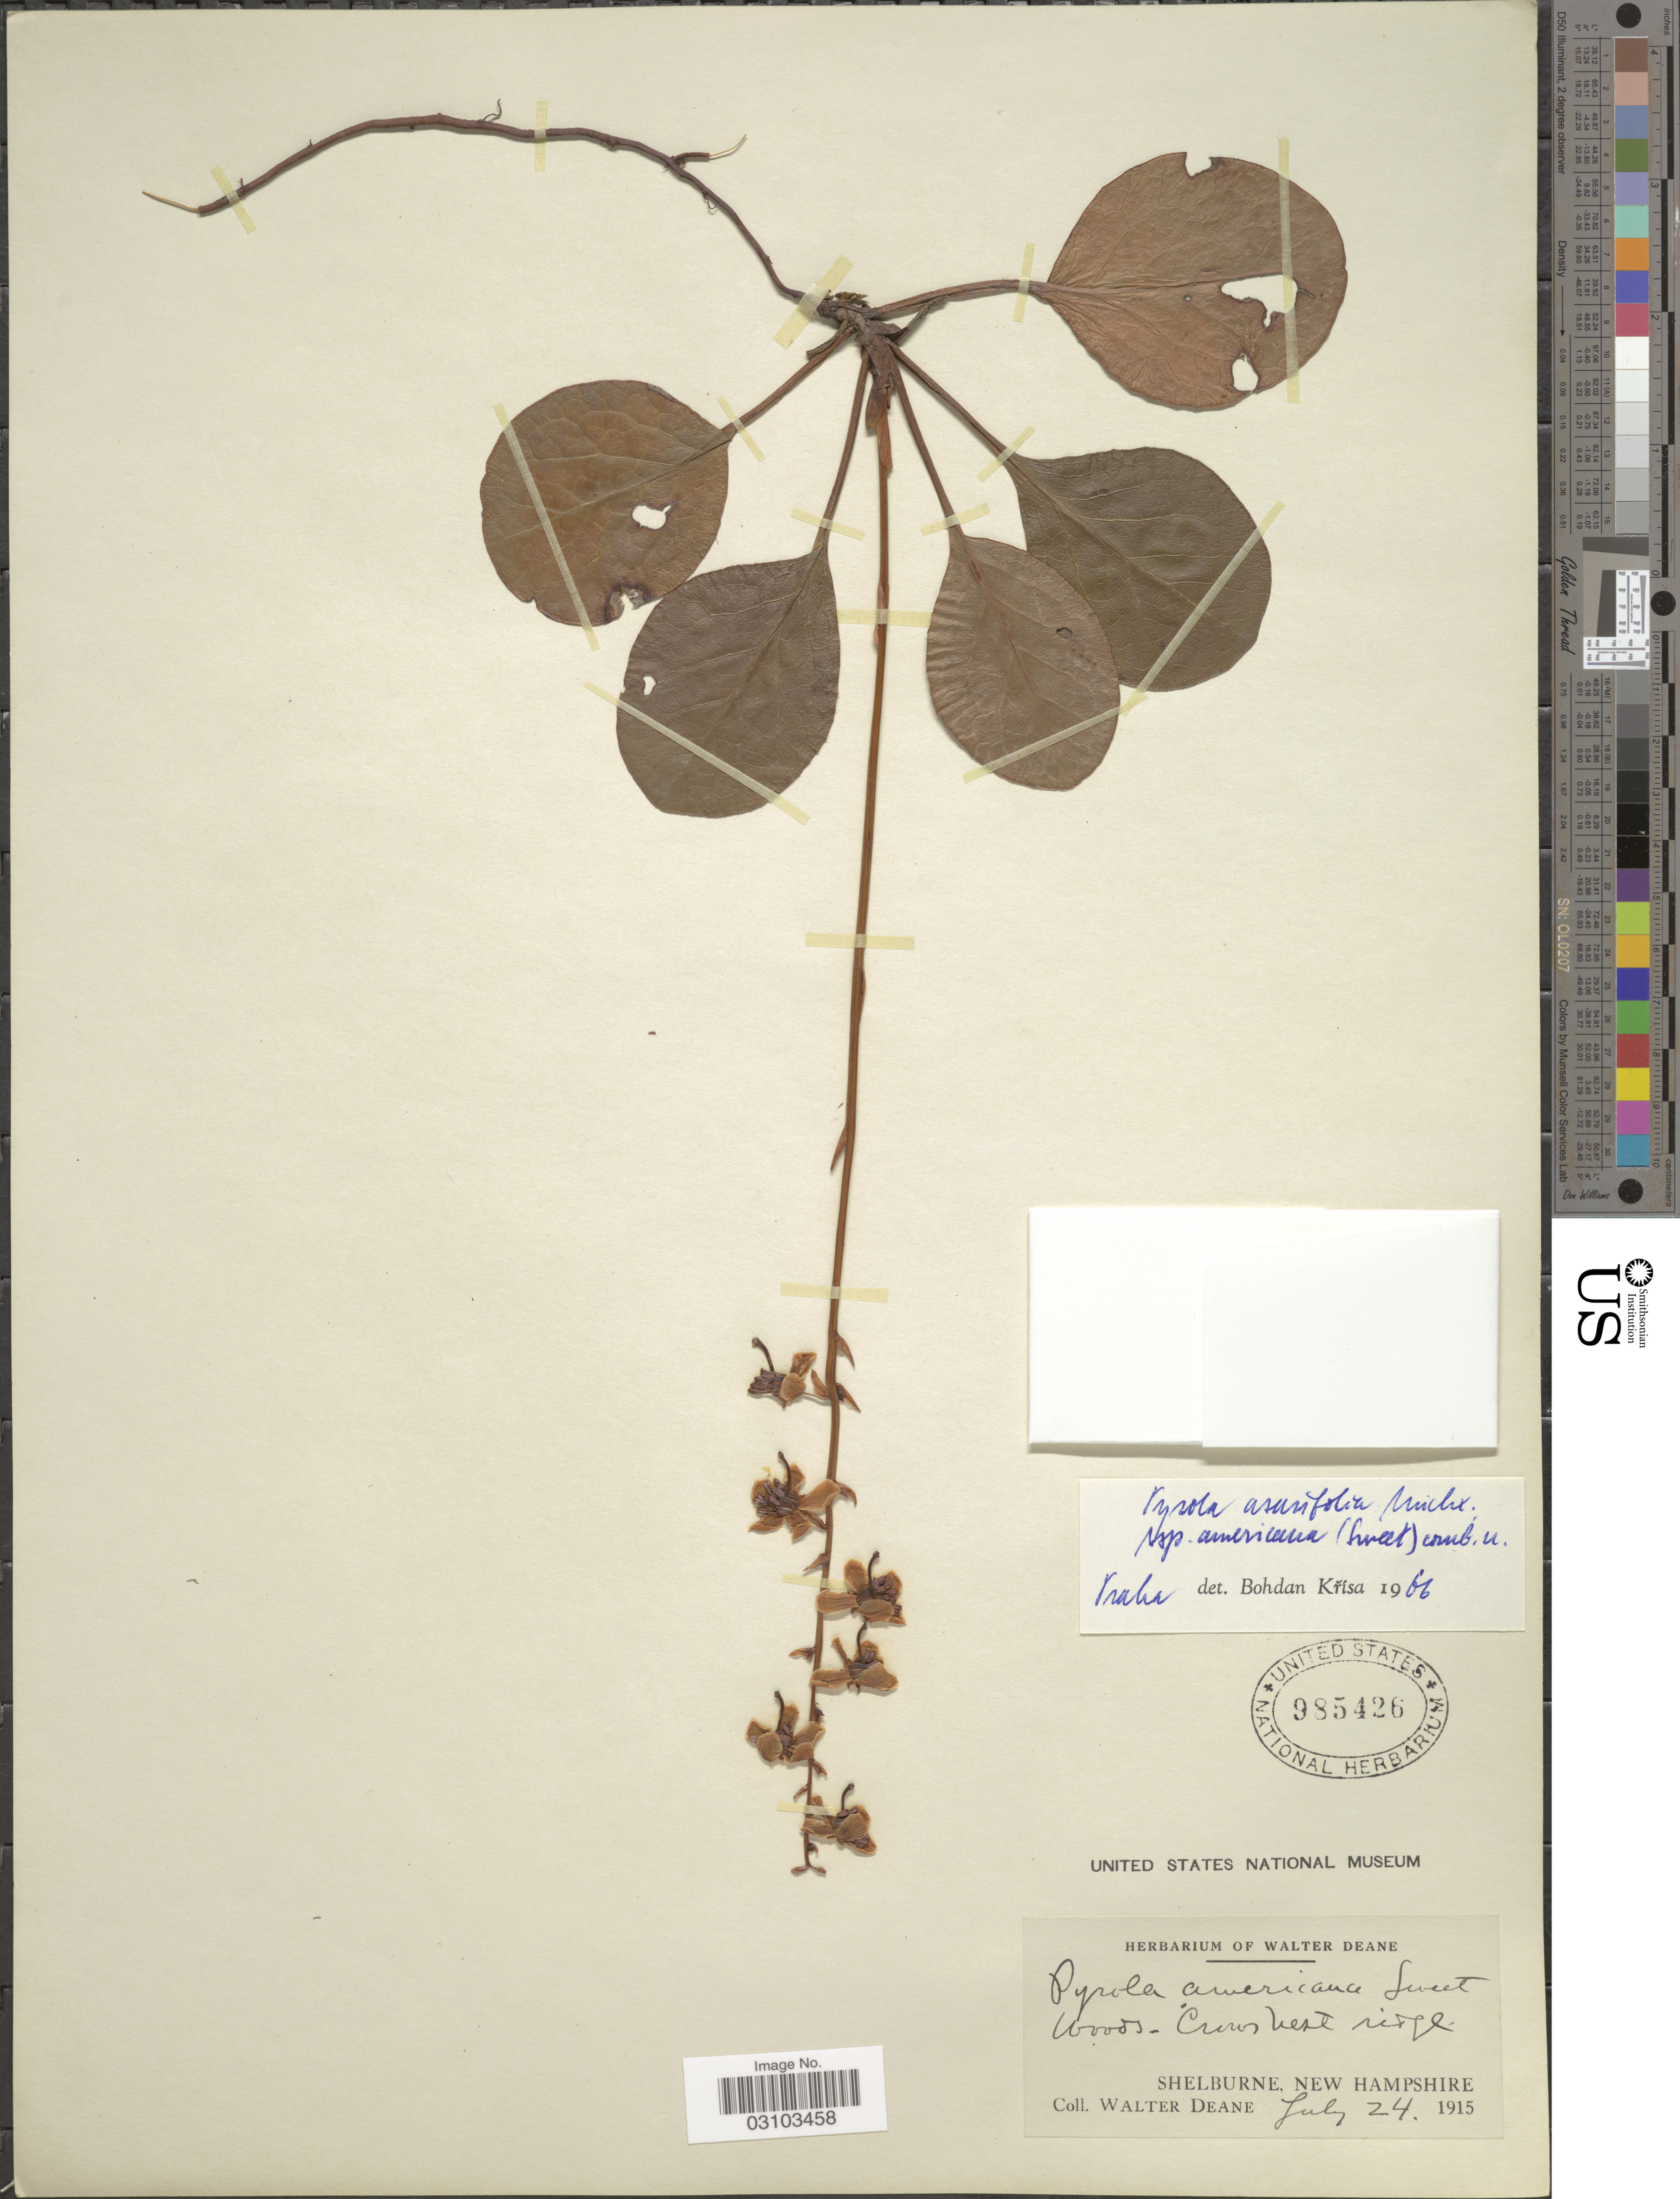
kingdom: Plantae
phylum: Tracheophyta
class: Magnoliopsida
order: Ericales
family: Ericaceae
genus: Pyrola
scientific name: Pyrola asarifolia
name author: Michx.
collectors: W. Deane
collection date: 1915-07-24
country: United States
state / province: New Hampshire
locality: Shelburne.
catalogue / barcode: US 985426